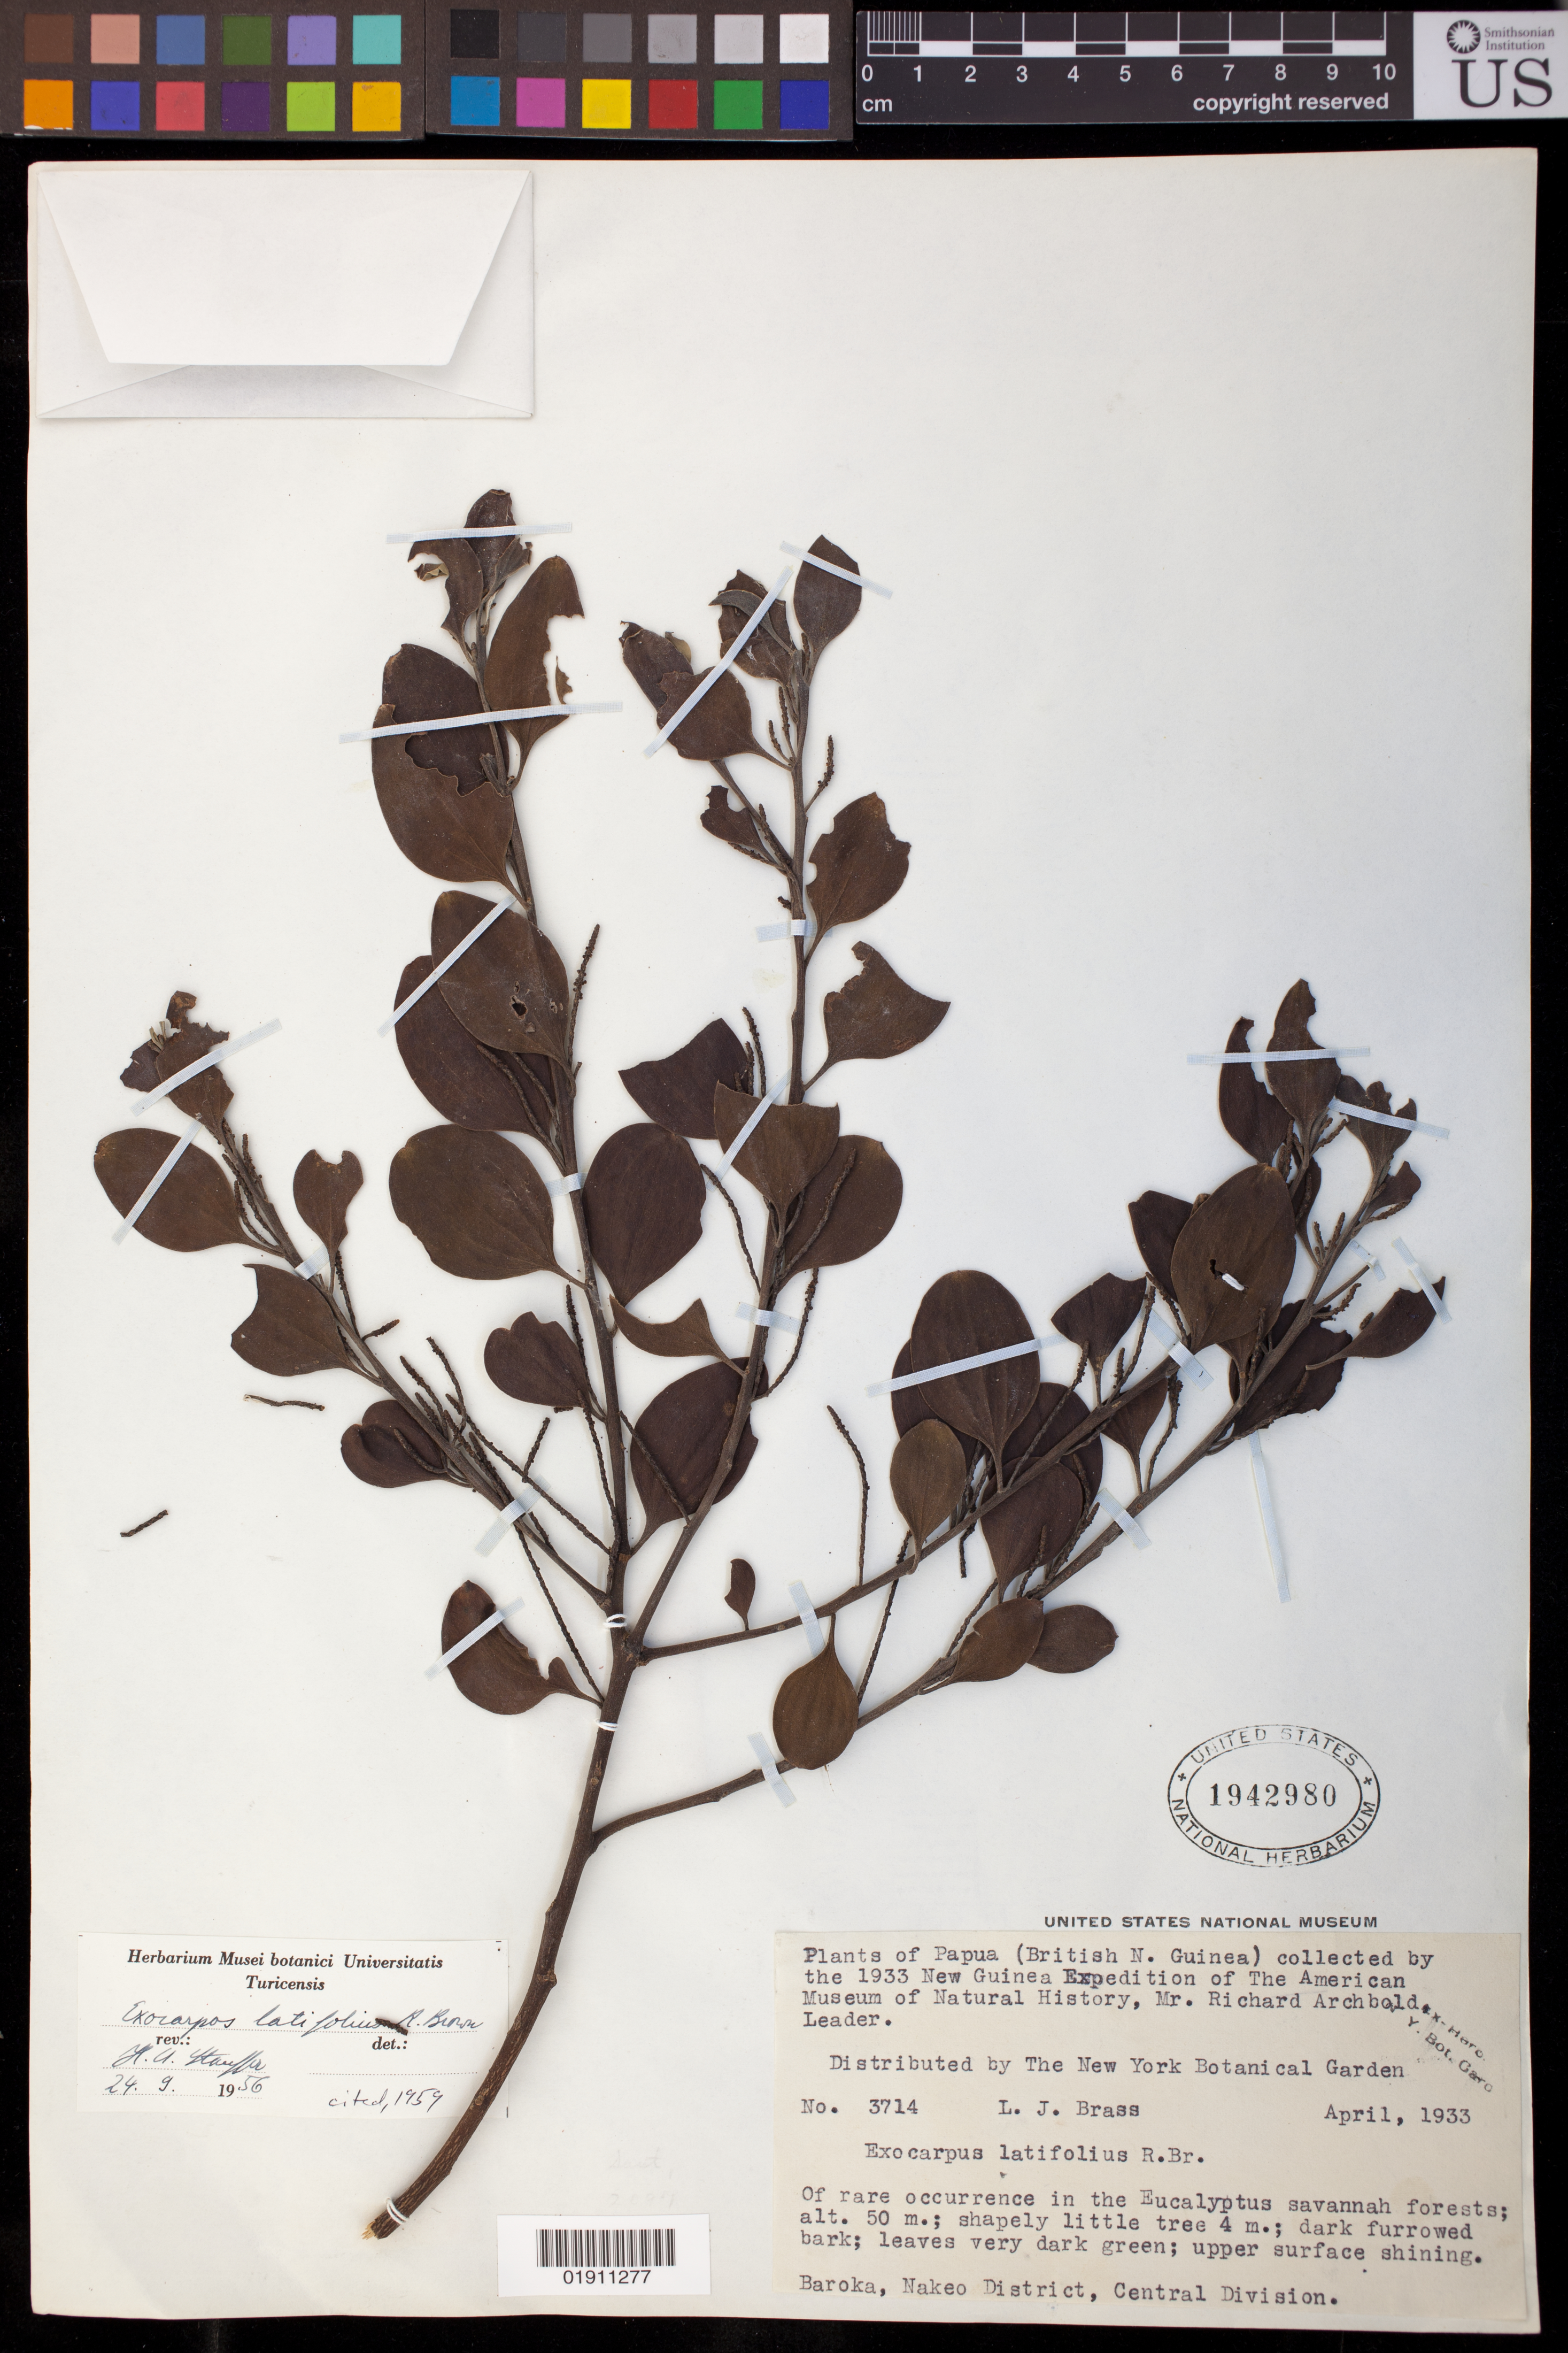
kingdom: Plantae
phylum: Tracheophyta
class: Magnoliopsida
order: Santalales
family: Santalaceae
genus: Exocarpos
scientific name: Exocarpos latifolius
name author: R. Br.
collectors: L. J. Brass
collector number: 3714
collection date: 1933-04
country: Papua New Guinea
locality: Baroka, Nakeo District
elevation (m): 50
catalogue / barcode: US 1942980